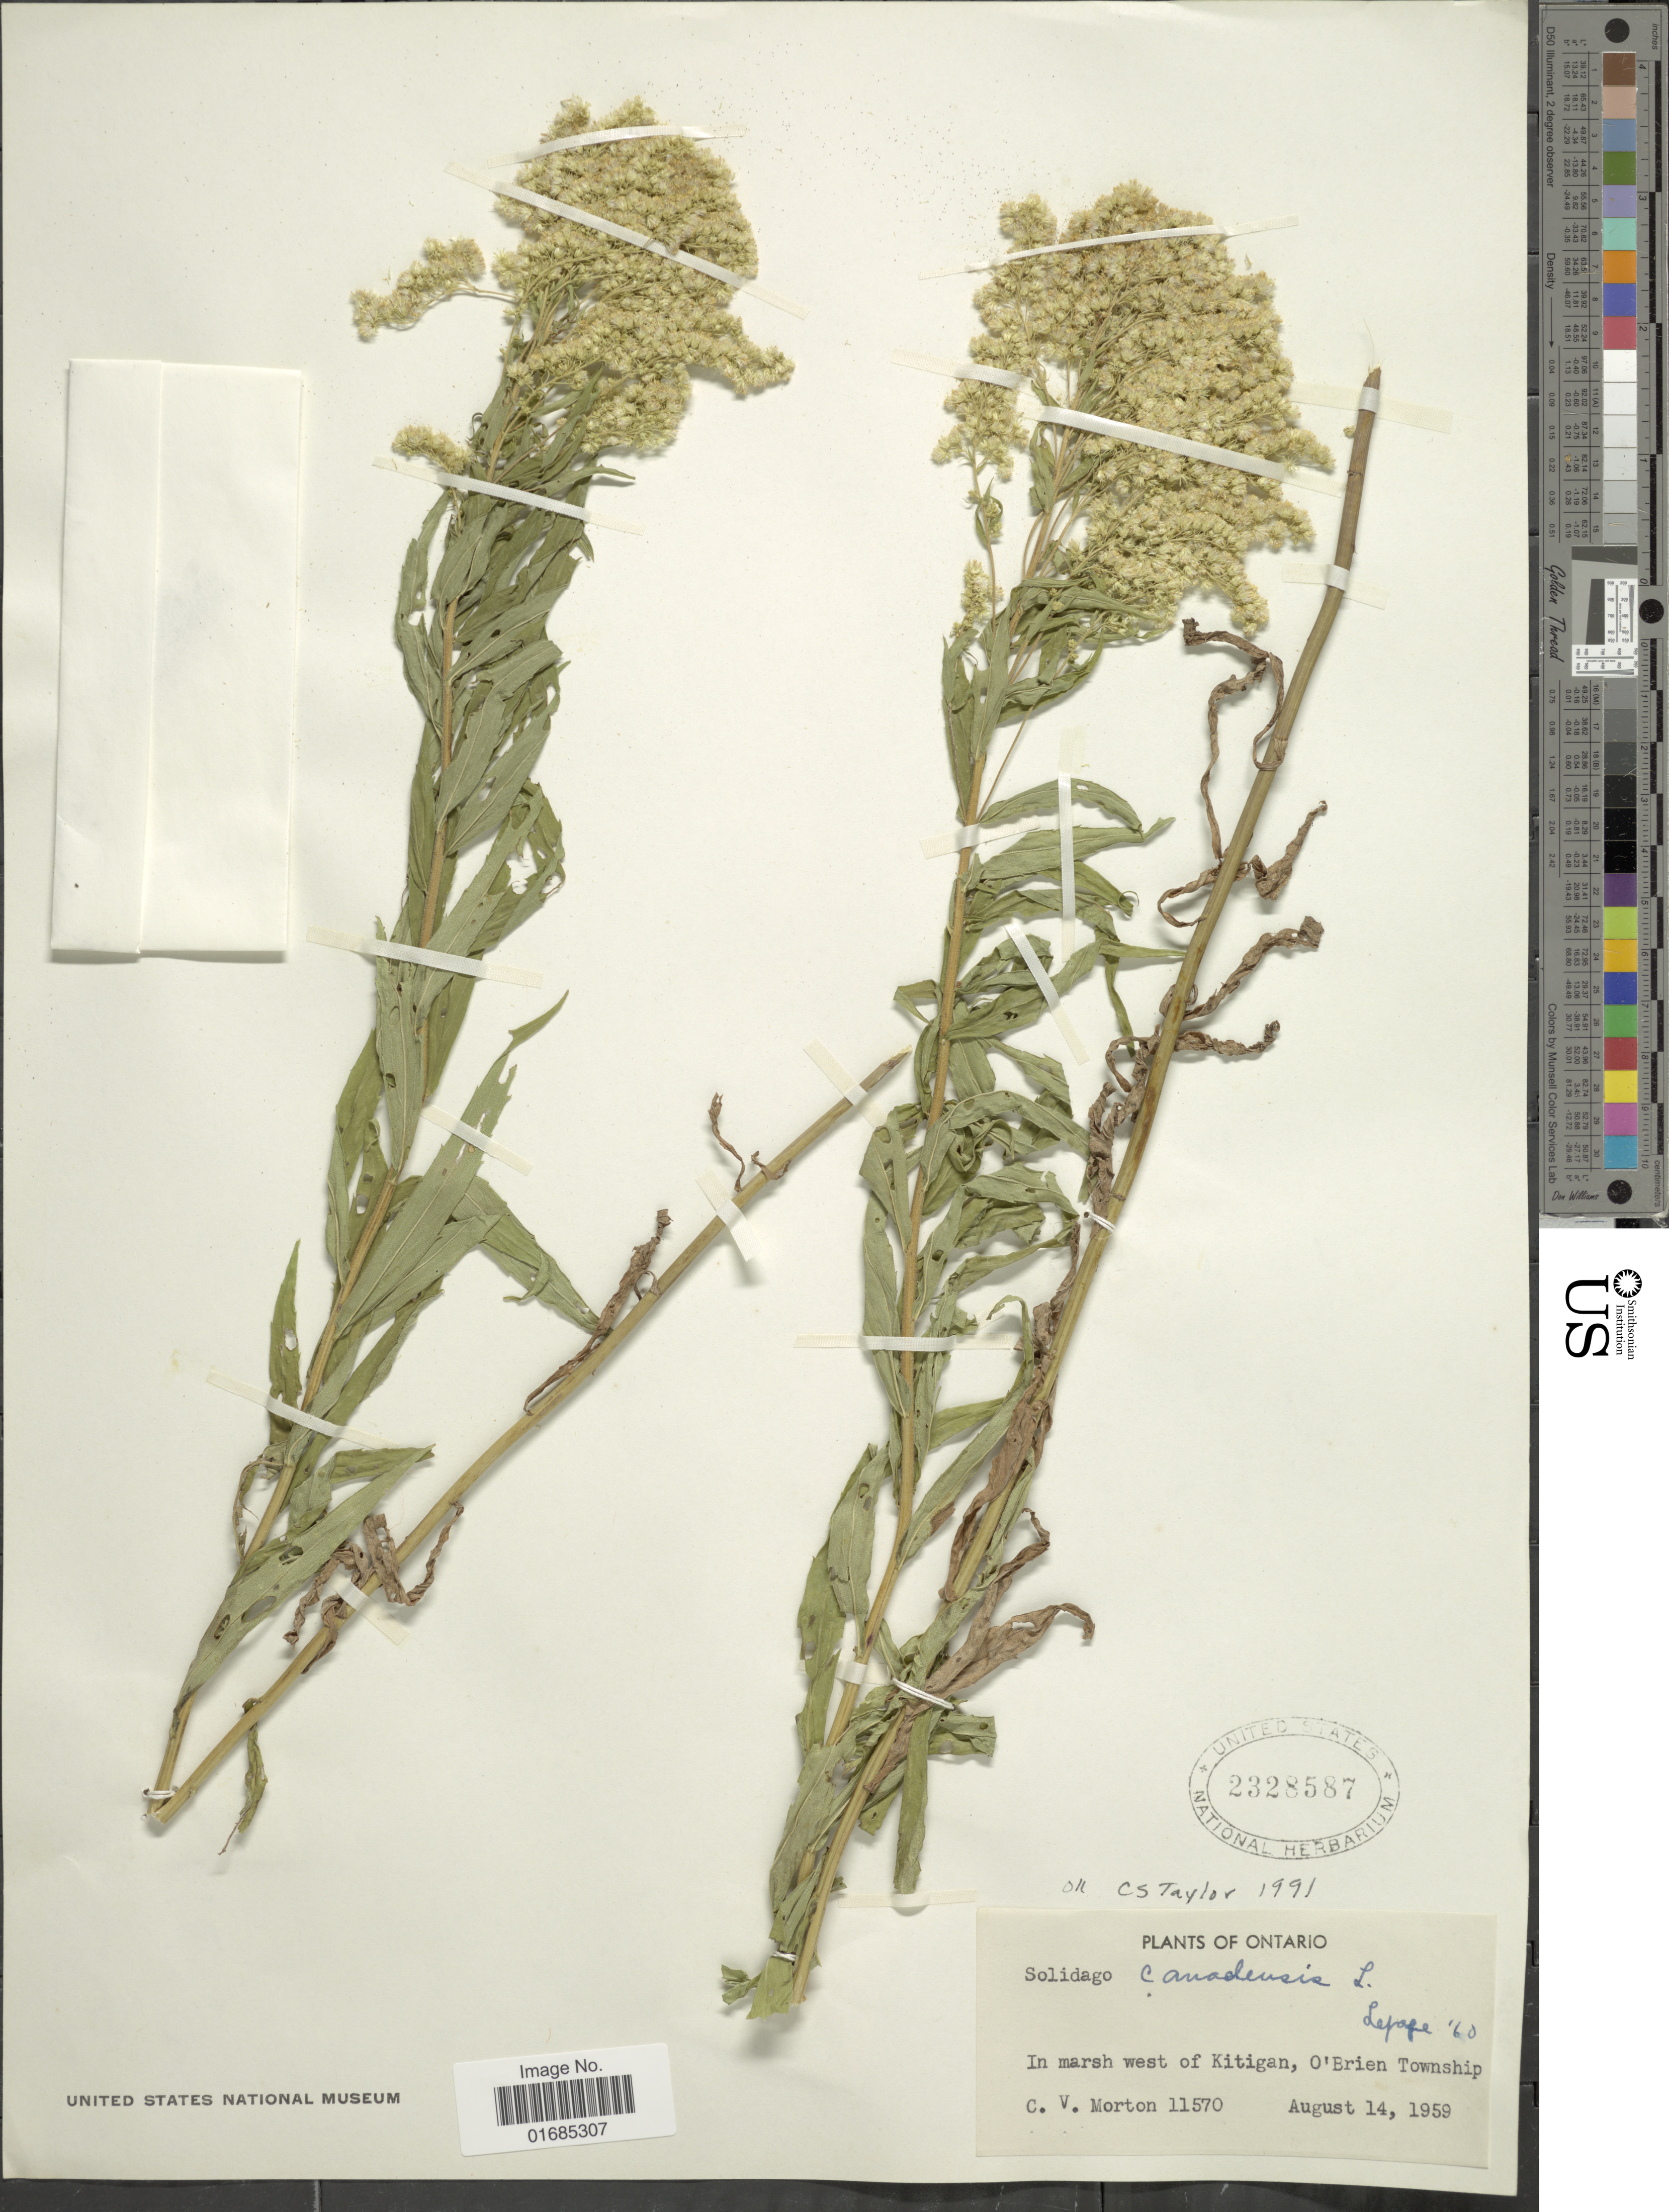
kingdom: Plantae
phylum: Tracheophyta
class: Magnoliopsida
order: Asterales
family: Asteraceae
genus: Solidago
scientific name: Solidago canadensis var. canadensis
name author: L.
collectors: C. V. Morton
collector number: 11570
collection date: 1959-08-14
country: Canada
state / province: Ontario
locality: In marsh west of Kitigan, O'Brien Township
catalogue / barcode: US 2328587